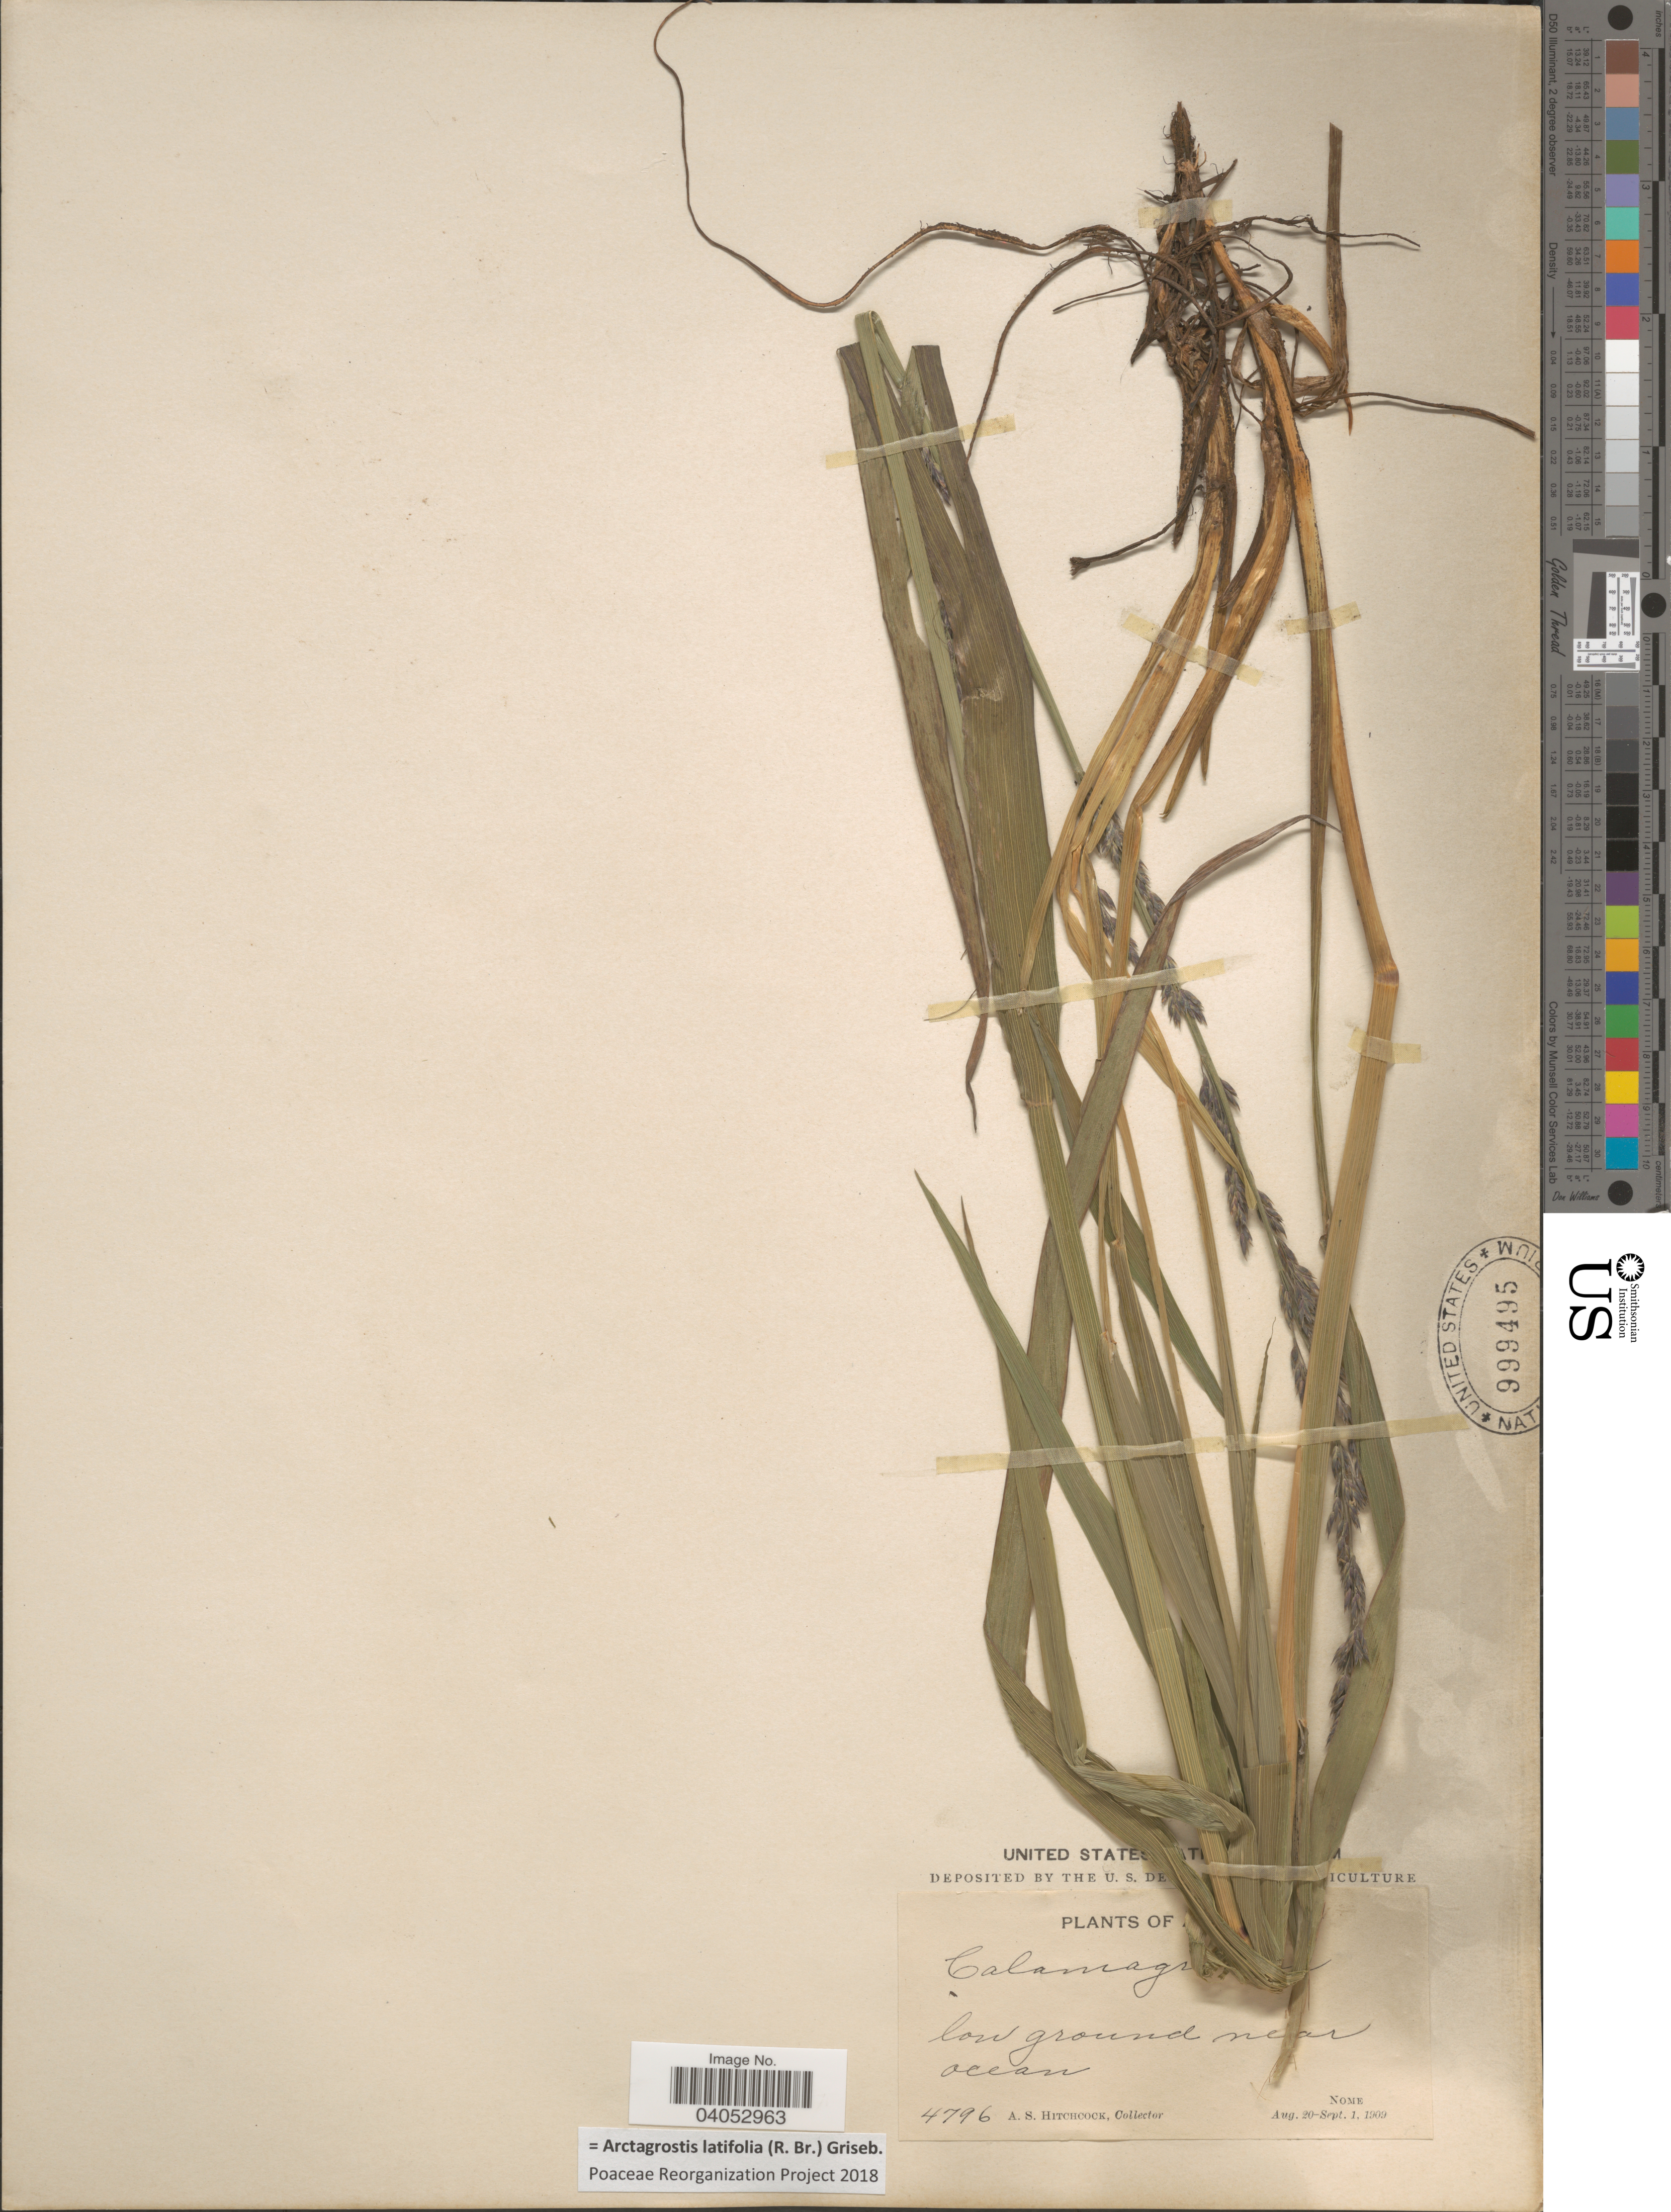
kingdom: Plantae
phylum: Tracheophyta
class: Liliopsida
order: Poales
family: Poaceae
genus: Arctagrostis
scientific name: Arctagrostis latifolia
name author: (R. Br.) Griseb.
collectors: A. S. Hitchcock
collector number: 4796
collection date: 1909-08-20/1909-09-01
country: United States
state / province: Alaska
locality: Nome.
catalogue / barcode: US 999495